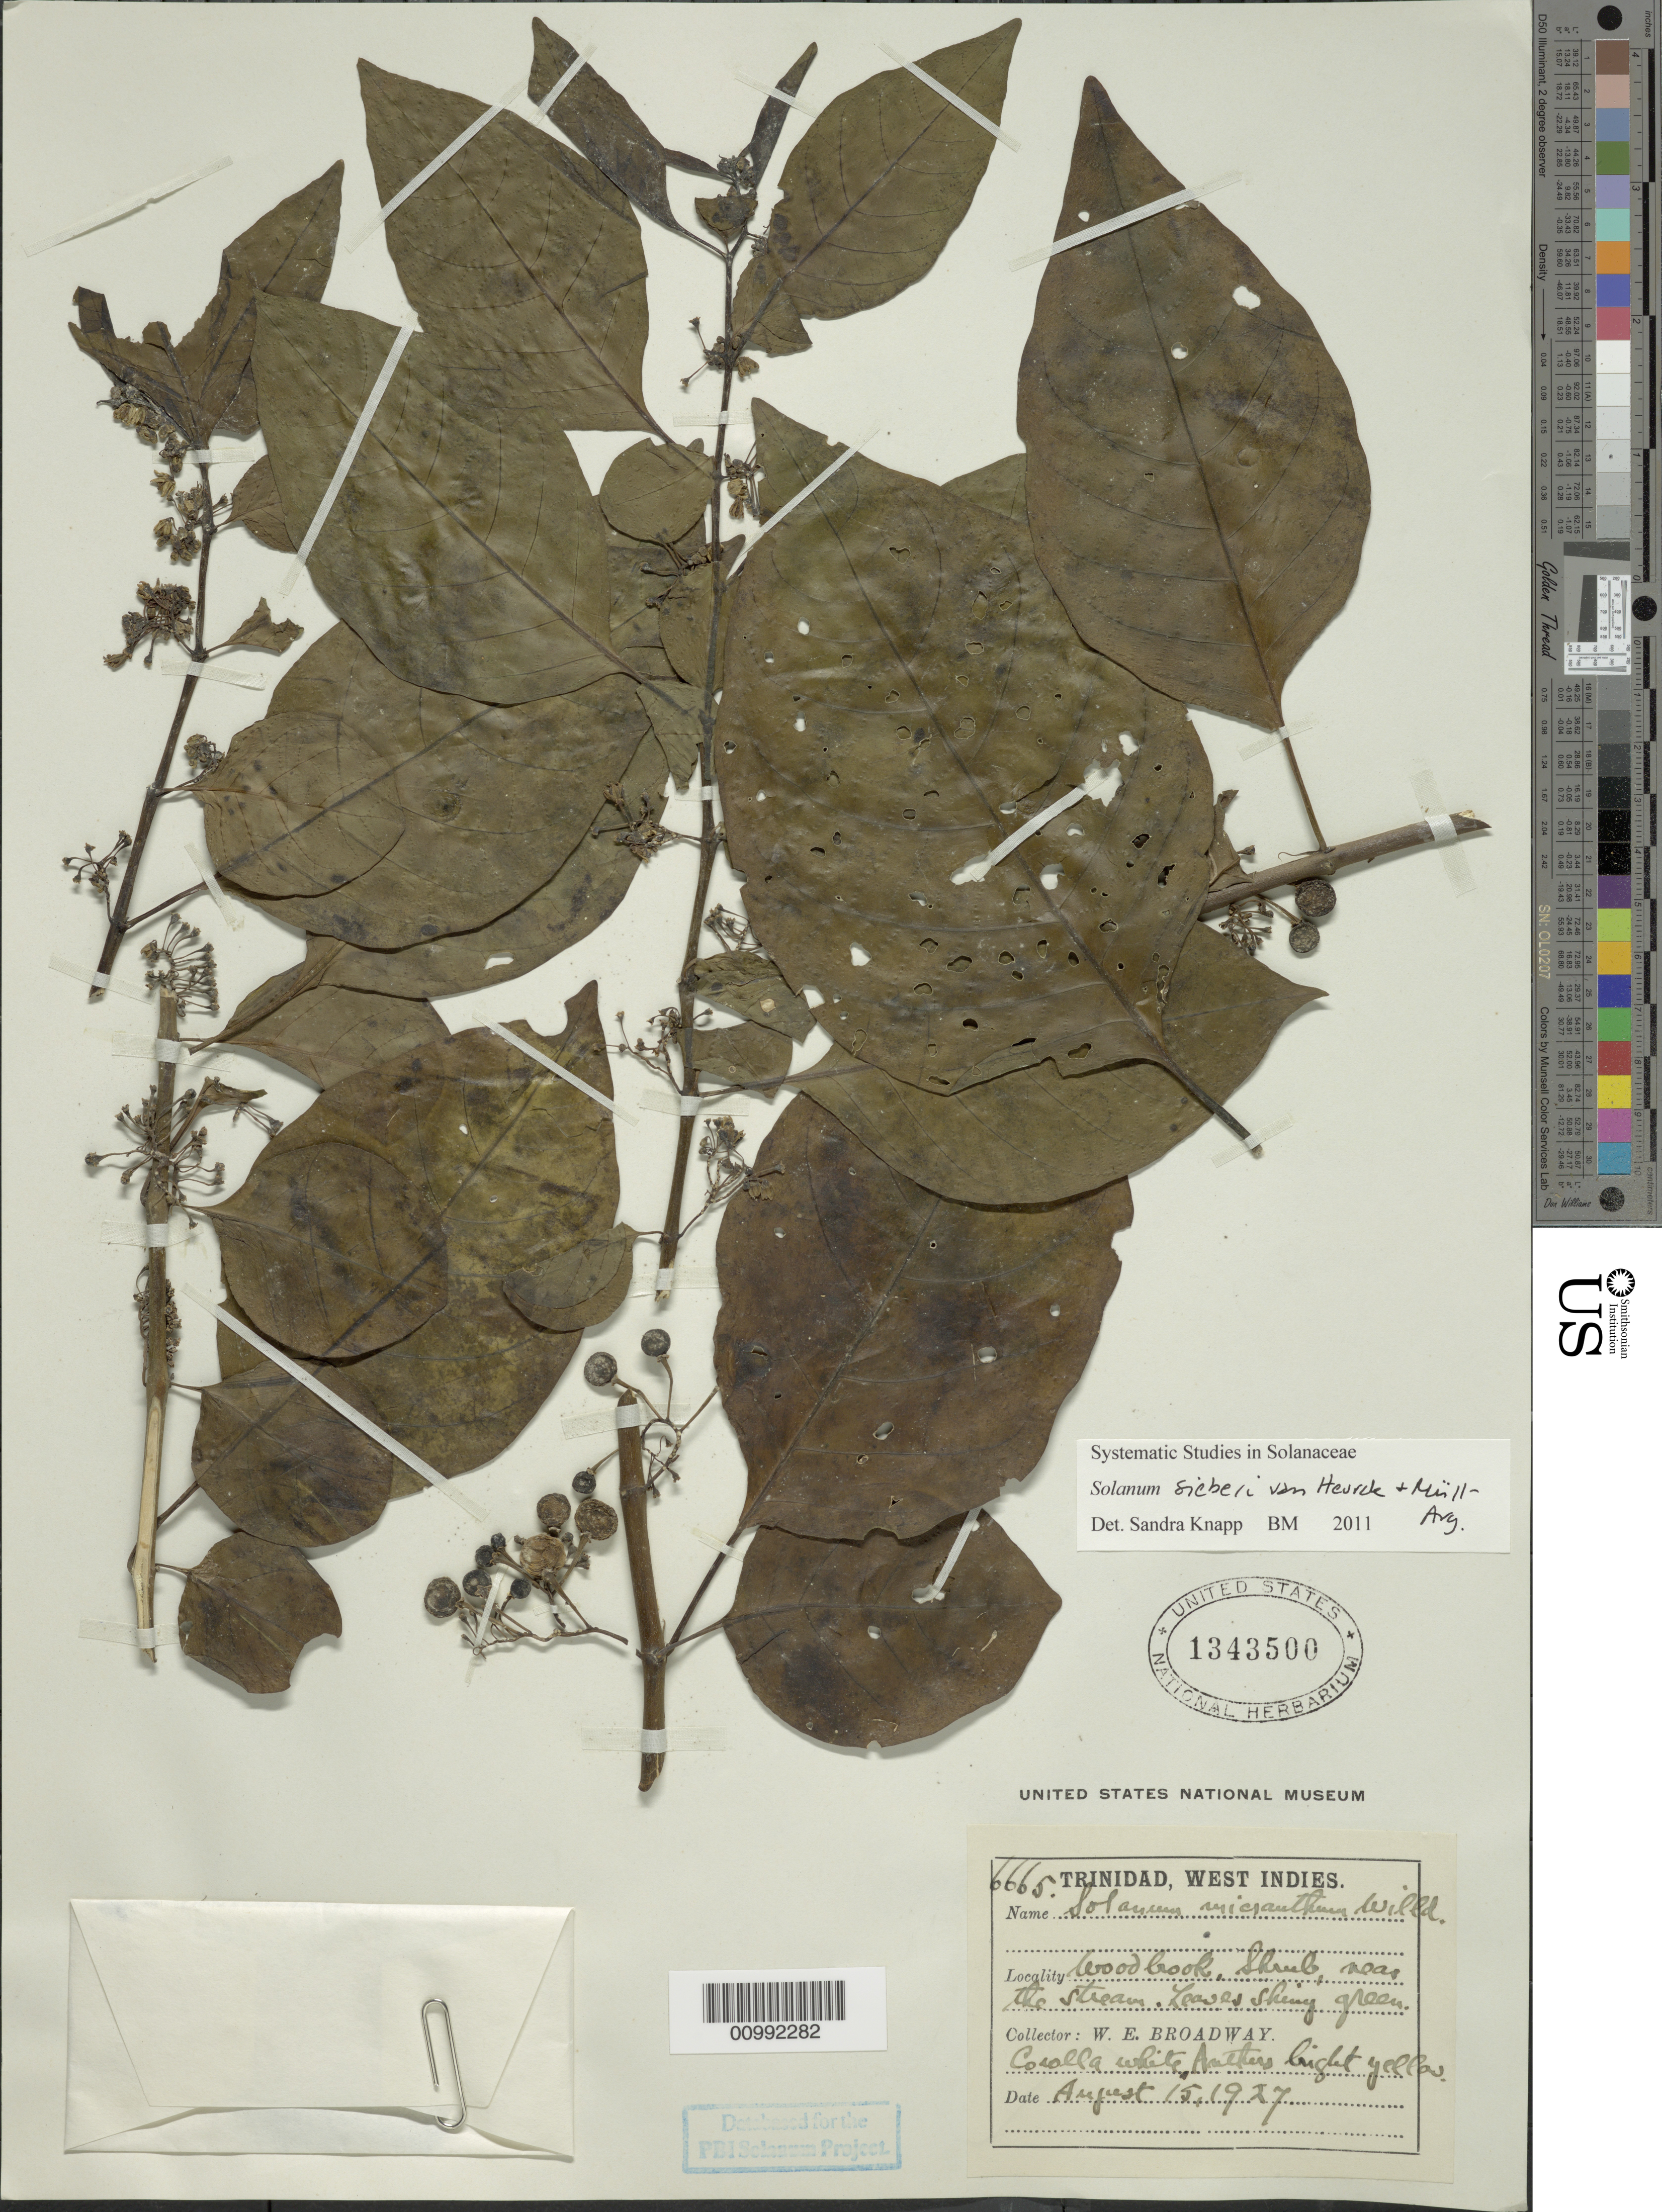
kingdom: Plantae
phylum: Tracheophyta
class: Magnoliopsida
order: Solanales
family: Solanaceae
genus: Solanum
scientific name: Solanum sieberi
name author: Van Heurck & Müll. Arg.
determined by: Knapp, S. D.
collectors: W. E. Broadway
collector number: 6665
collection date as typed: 15 Aug 1927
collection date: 1927-08-15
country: Trinidad and Tobago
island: Trinidad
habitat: near the stream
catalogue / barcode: US 1343500